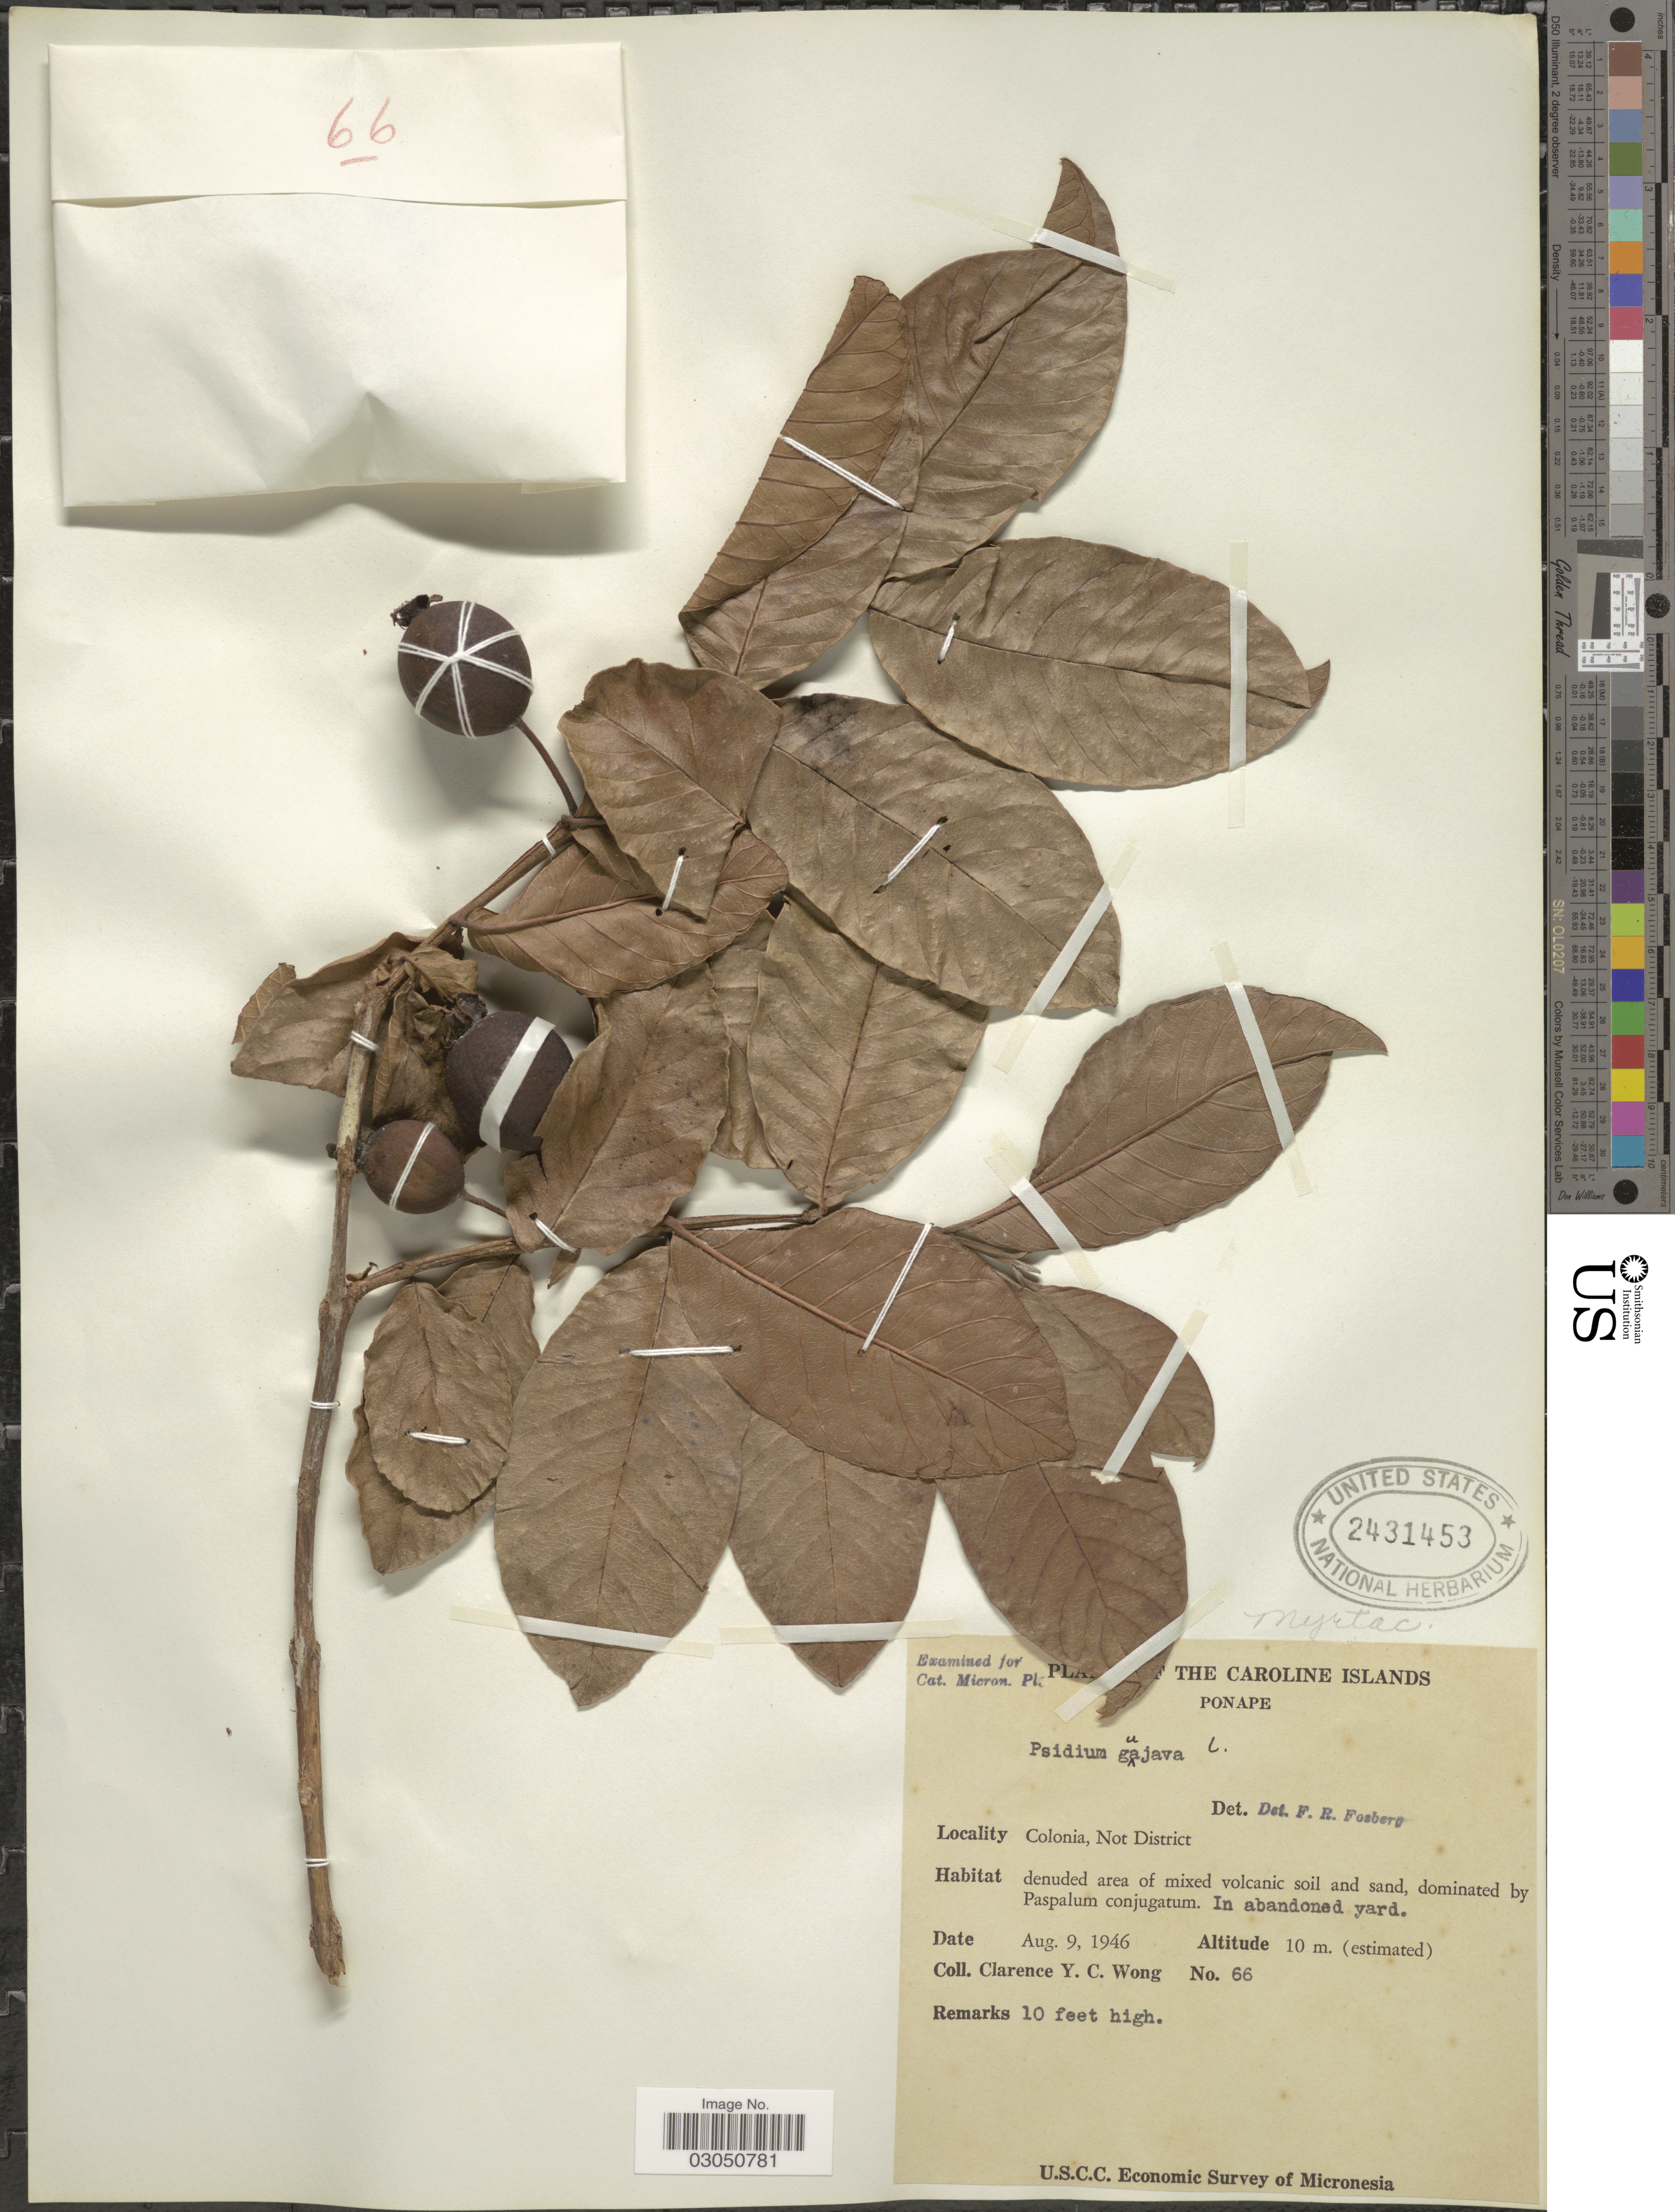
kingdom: Plantae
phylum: Tracheophyta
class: Magnoliopsida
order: Myrtales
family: Myrtaceae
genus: Psidium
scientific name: Psidium guajava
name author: L.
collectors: C. Y. C. Wong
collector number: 66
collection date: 1946-08-09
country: Micronesia, Federated States of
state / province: Pohnpei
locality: The Caroline Islands. Ponape. Colonia, Not District.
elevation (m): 10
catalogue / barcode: US 2431453